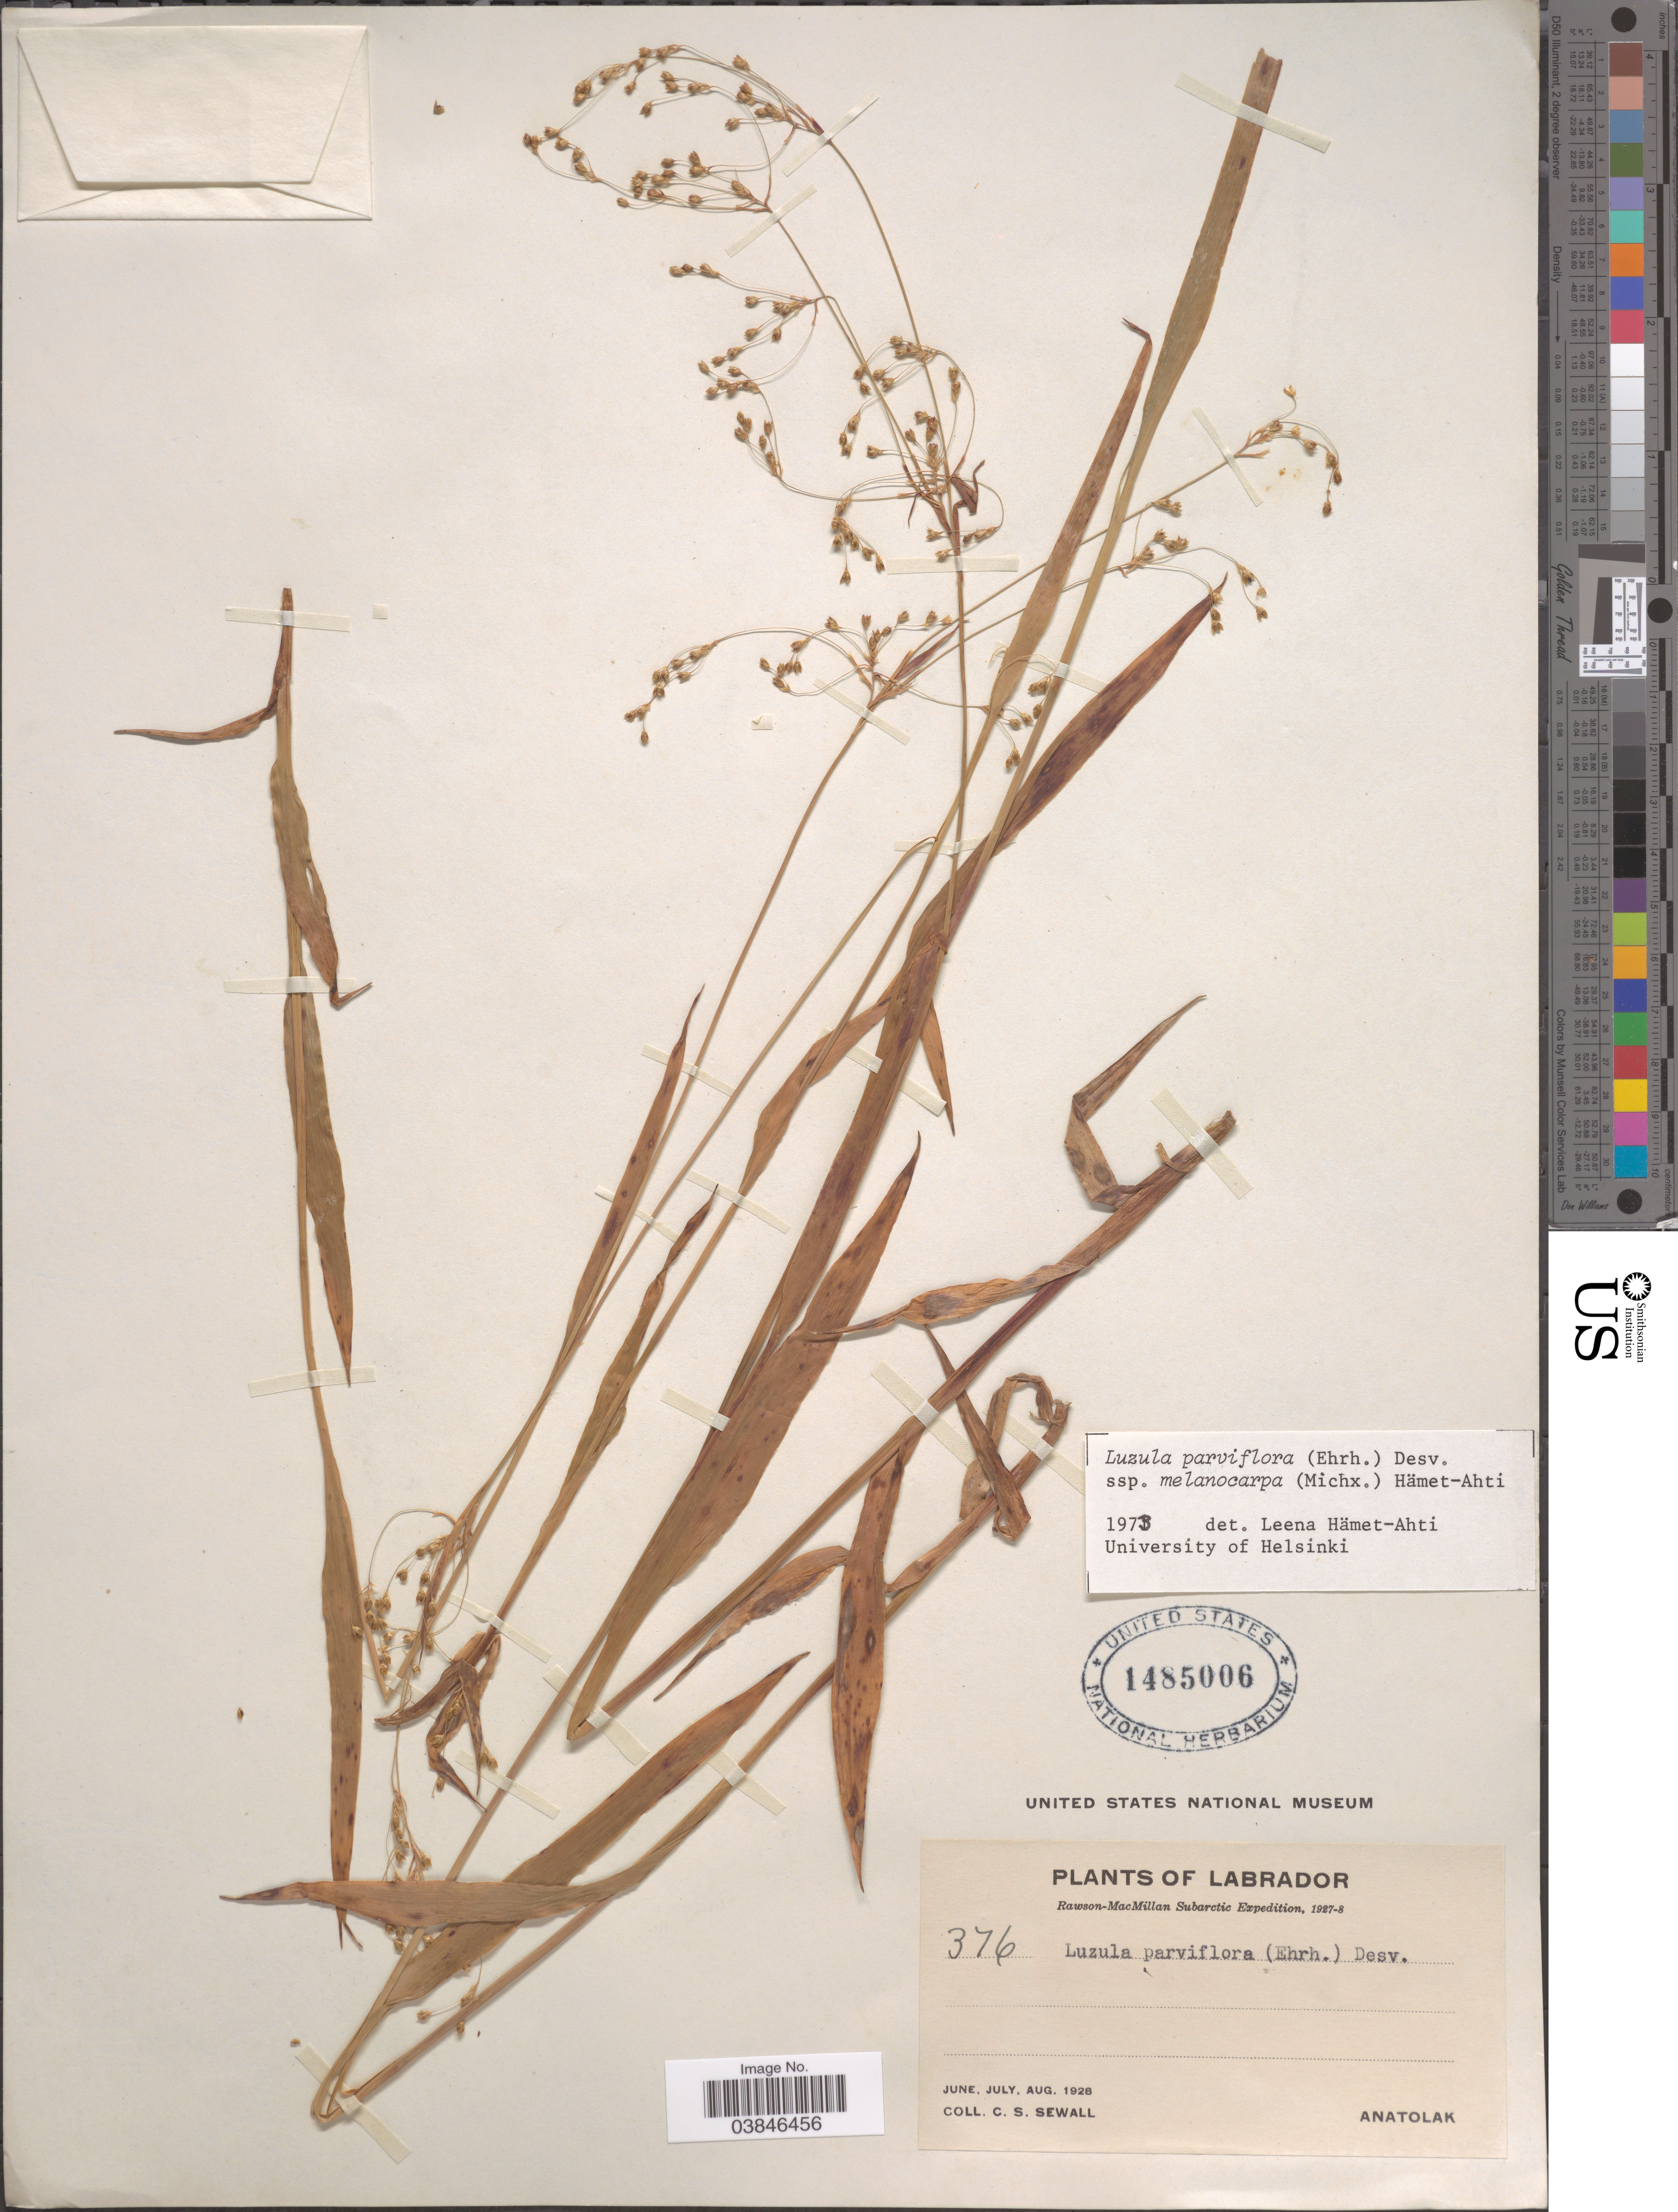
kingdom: Plantae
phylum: Tracheophyta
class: Liliopsida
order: Poales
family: Juncaceae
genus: Luzula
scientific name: Luzula parviflora subsp. melanocarpa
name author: Desv.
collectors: C. Sewall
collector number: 376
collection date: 1928-06/1928-08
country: Canada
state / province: Newfoundland and Labrador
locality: Labrador. Rawson-MacMillan Subarctic. Anatolak.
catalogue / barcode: US 1485006